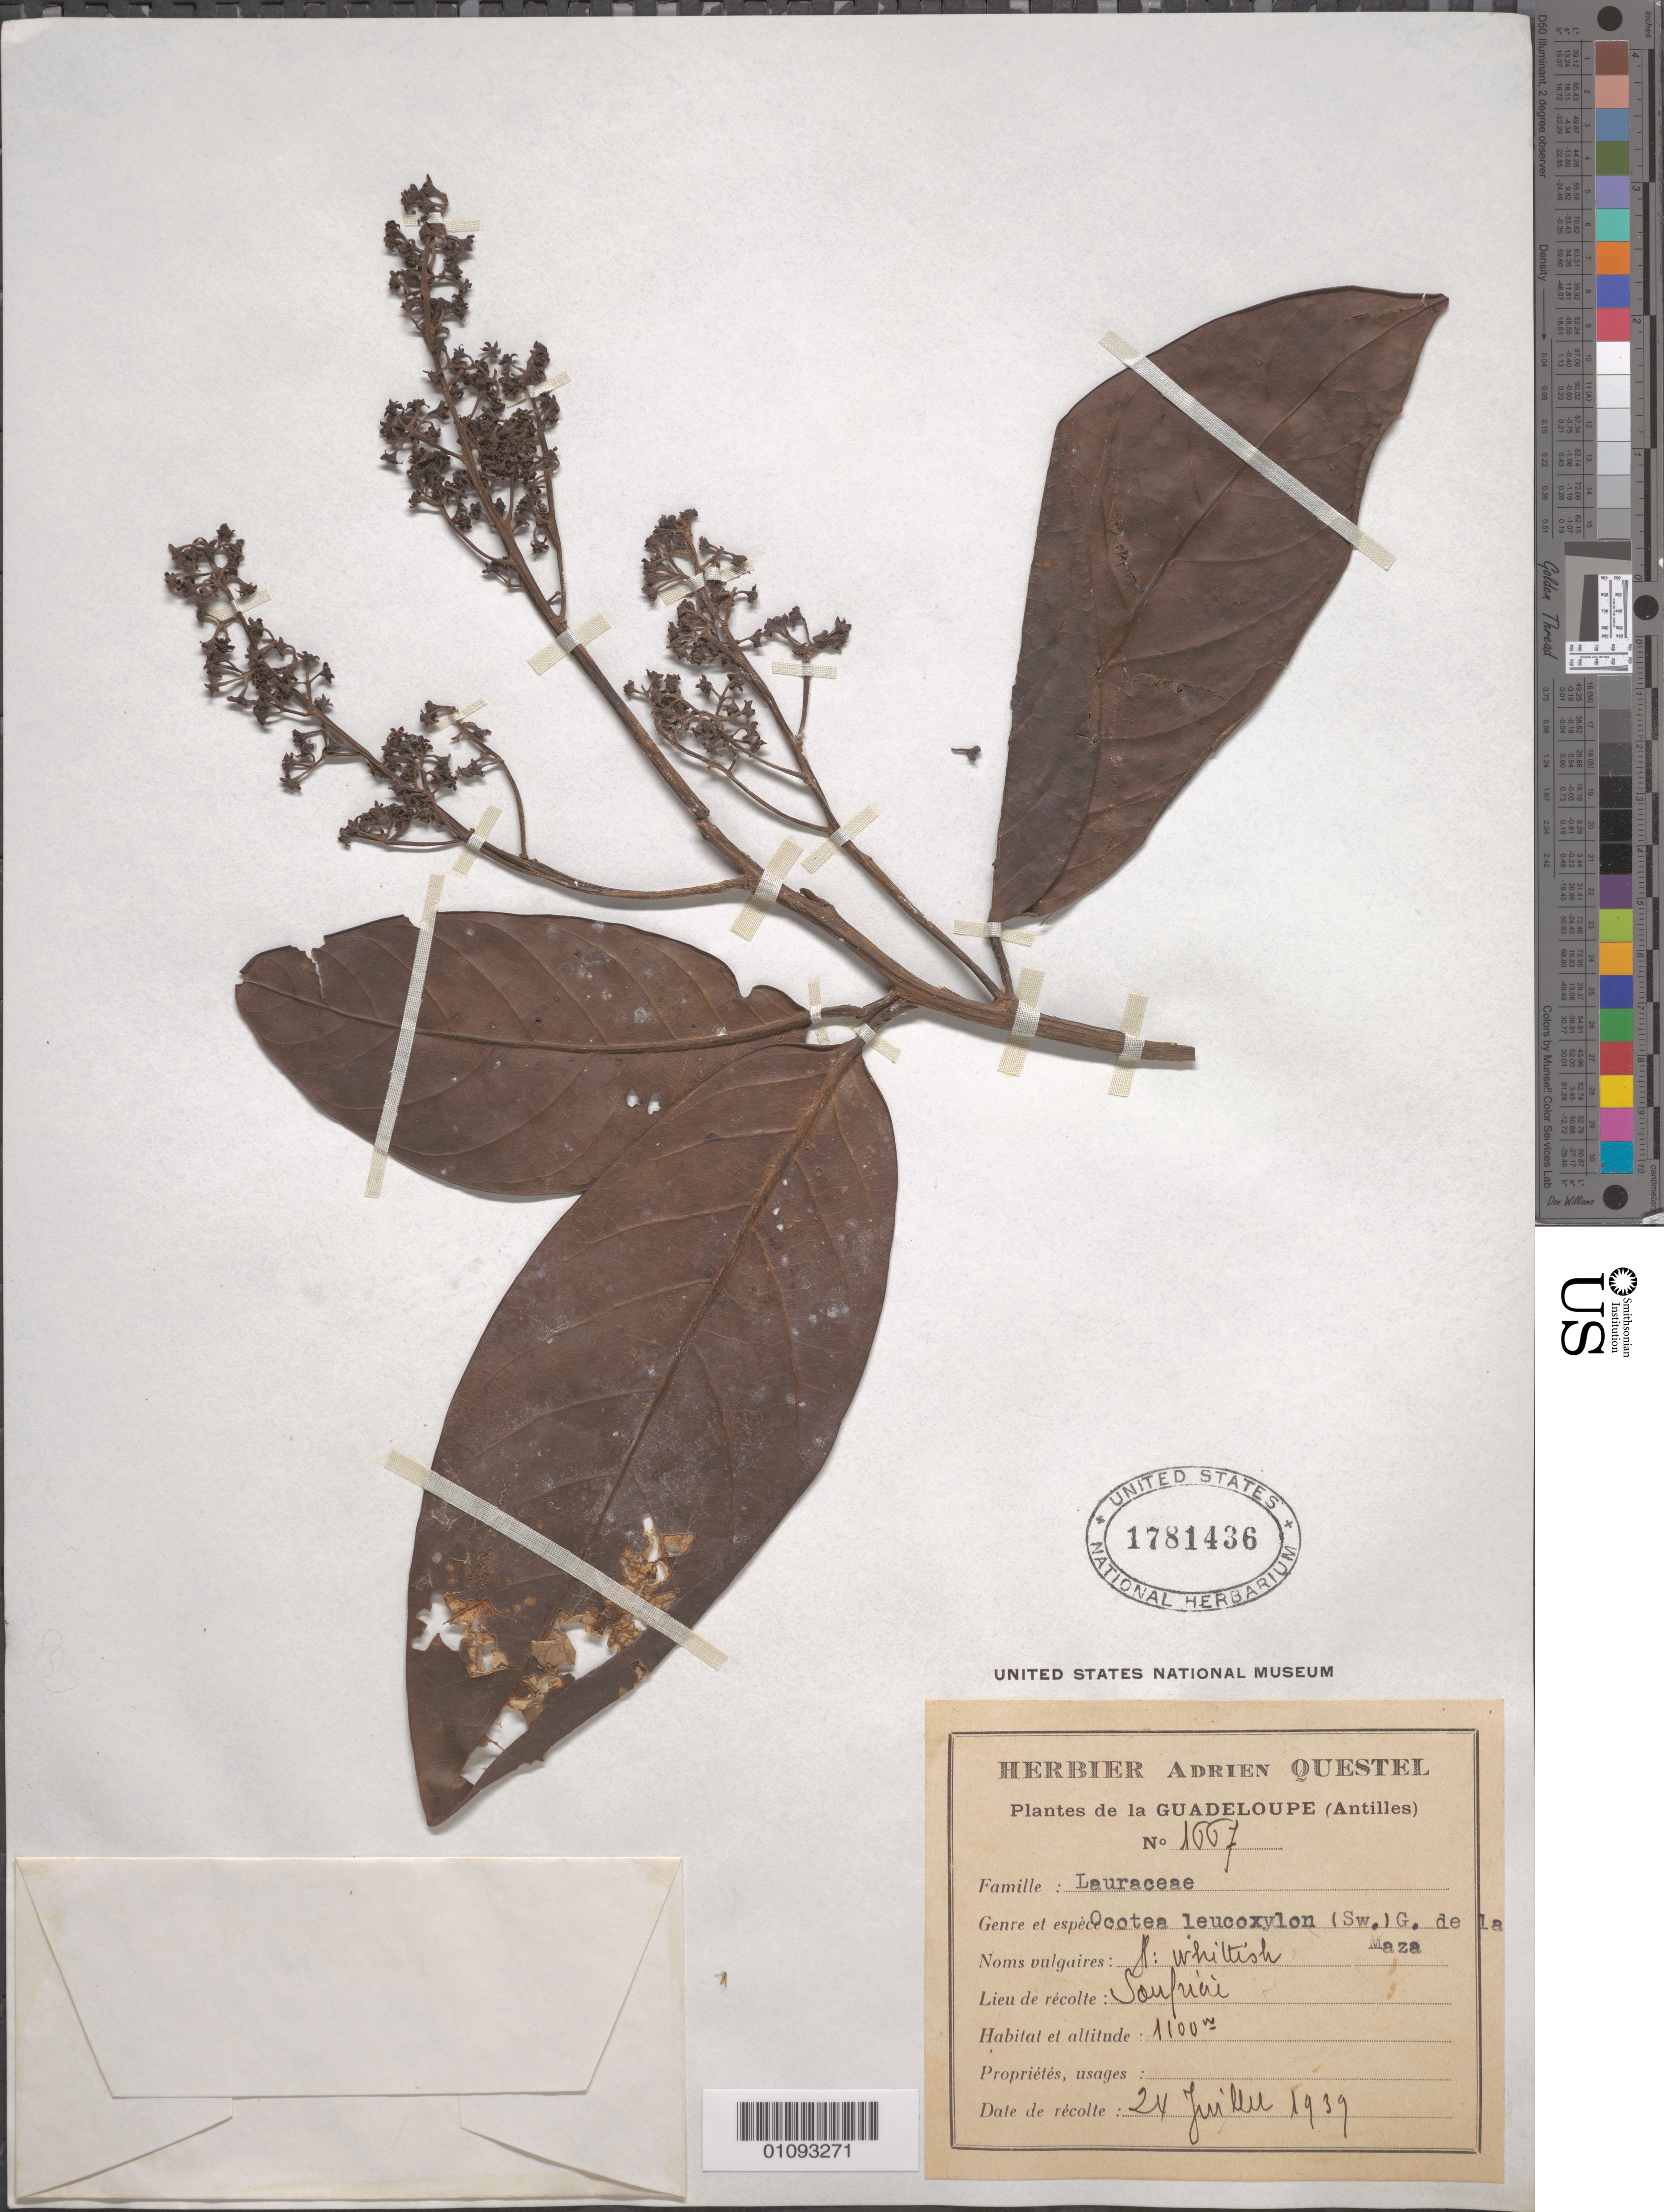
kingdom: Plantae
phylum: Tracheophyta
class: Magnoliopsida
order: Laurales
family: Lauraceae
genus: Ocotea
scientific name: Ocotea leucoxylon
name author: (Sw.) Laness.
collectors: A. Questel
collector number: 1667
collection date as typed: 24 Jul 1939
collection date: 1939-07-24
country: Guadeloupe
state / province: St. Claude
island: Basse Terre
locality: Soufriere.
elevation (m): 335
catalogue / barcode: US 1781436